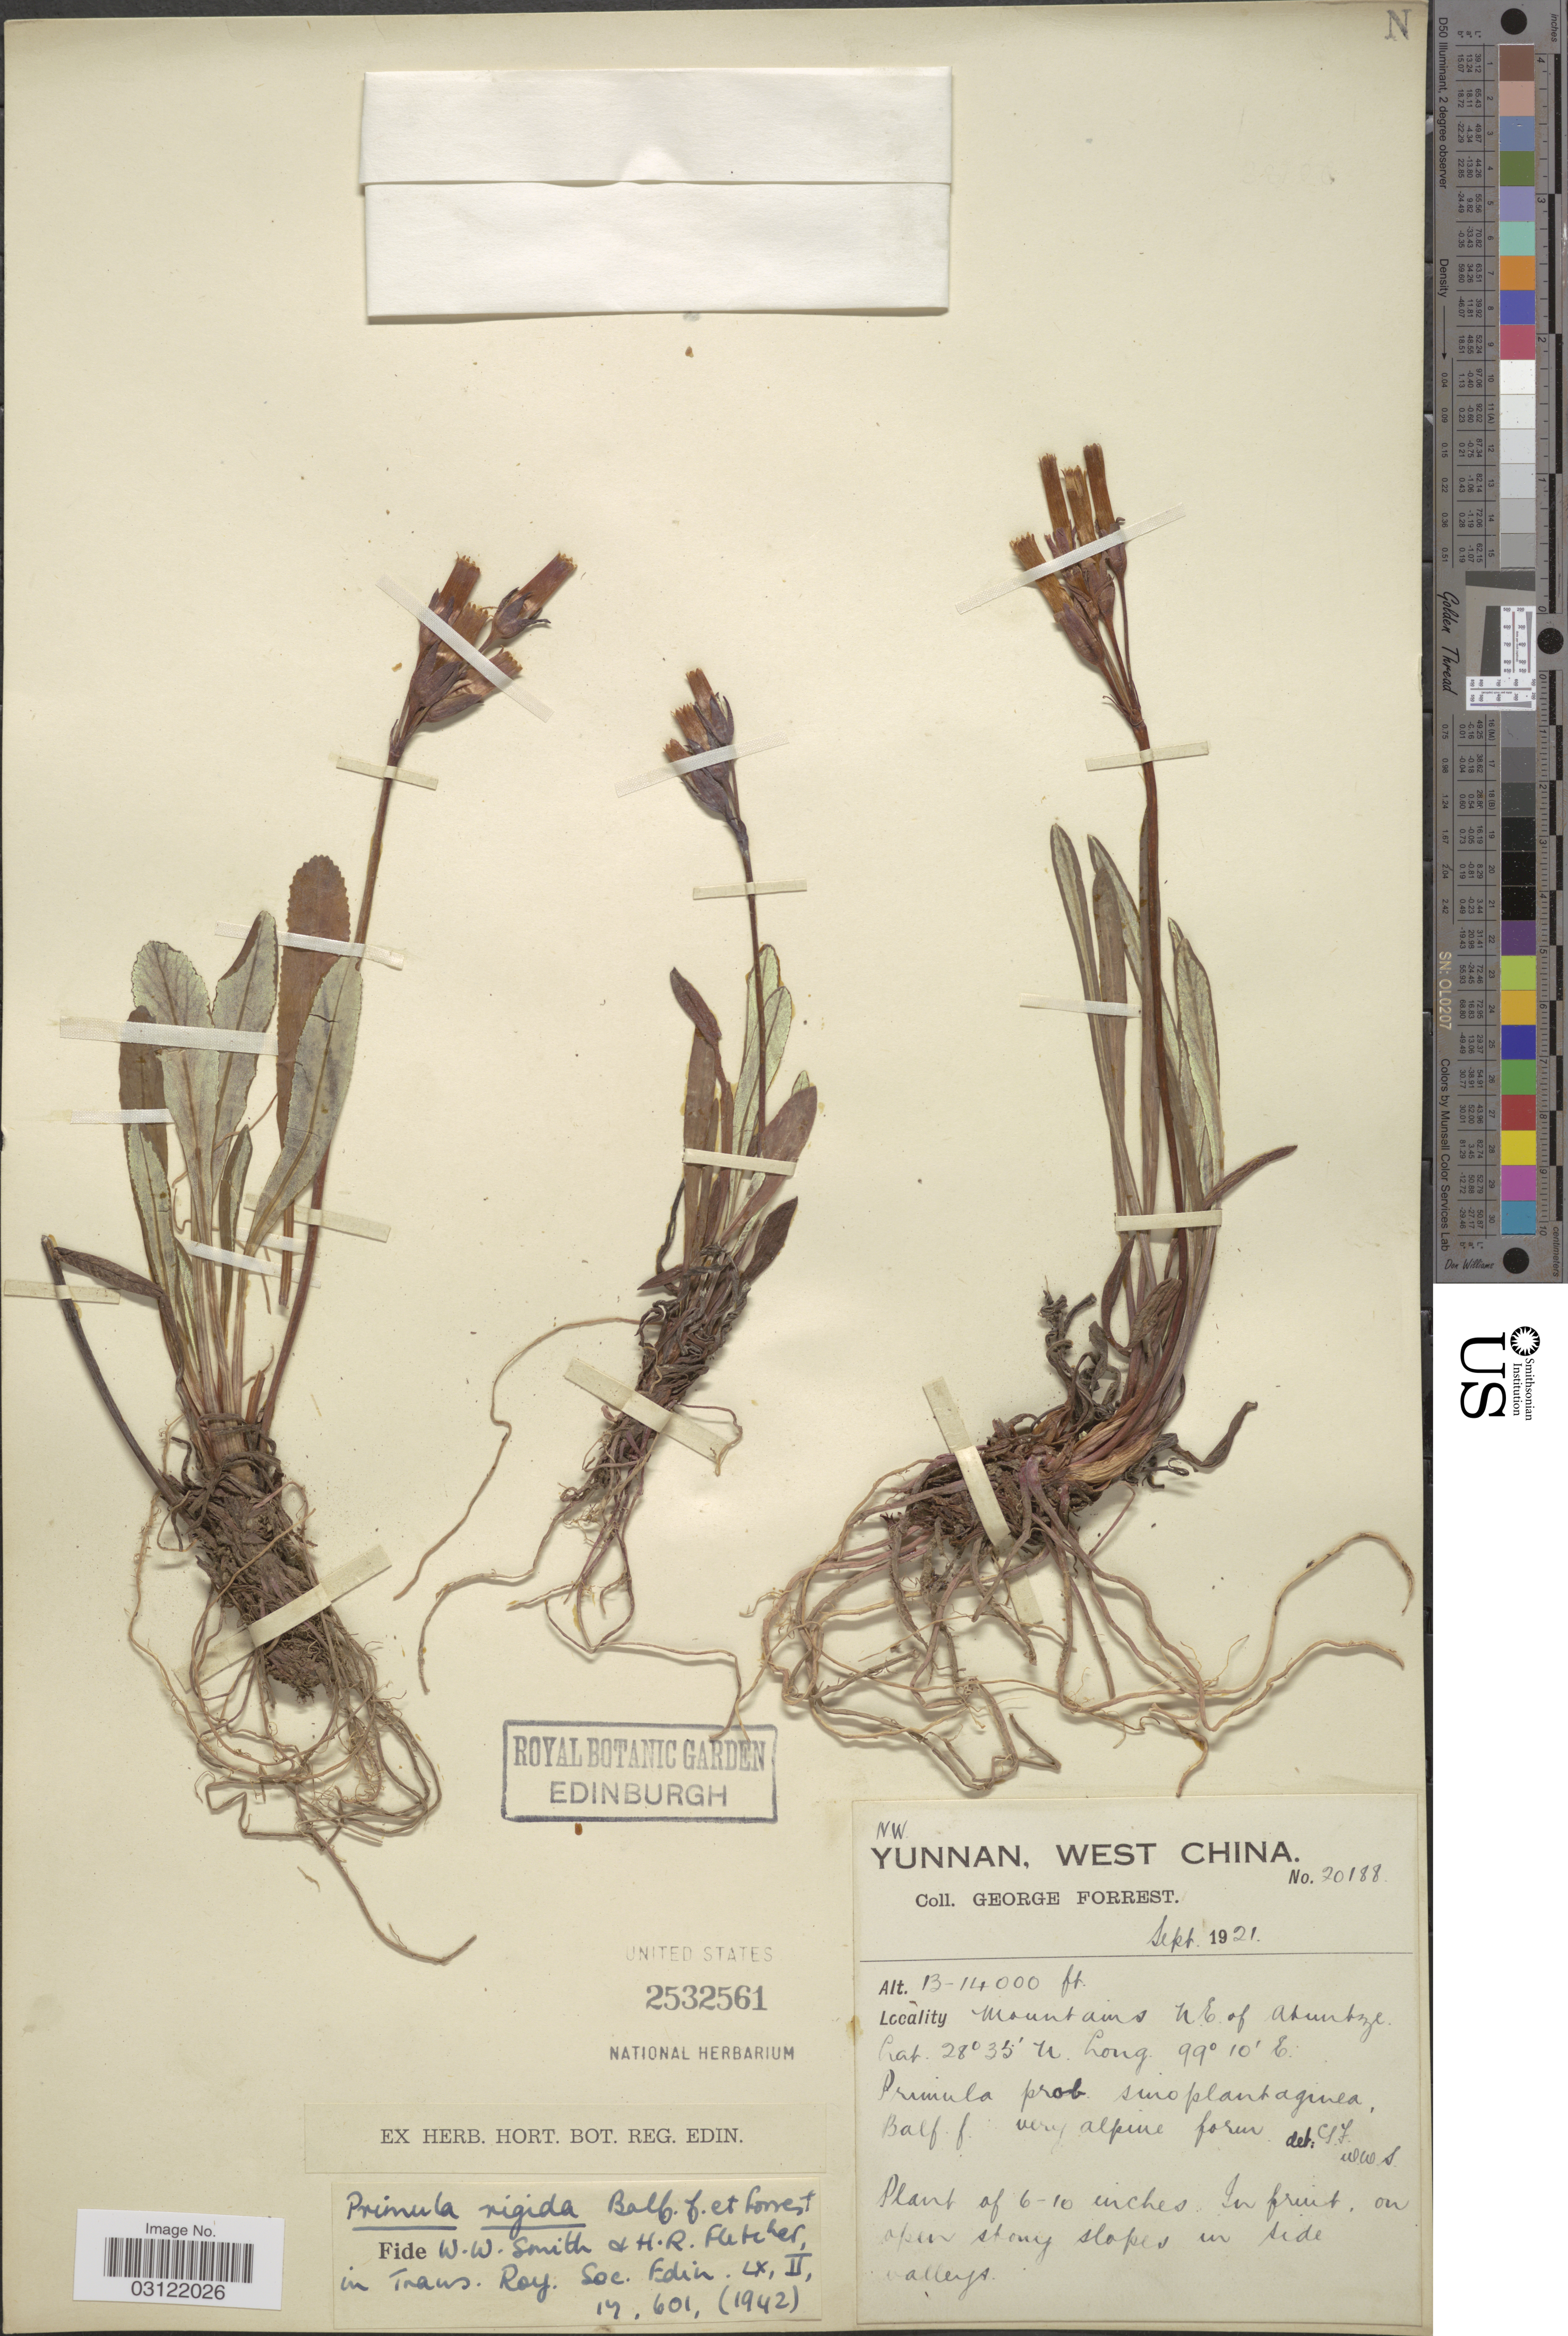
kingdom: Plantae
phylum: Tracheophyta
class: Magnoliopsida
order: Ericales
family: Primulaceae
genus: Primula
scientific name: Primula rigida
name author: Balf. f. & Forrest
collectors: G. Forrest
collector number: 70188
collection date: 1921-09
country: China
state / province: Yunnan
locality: N.W. Yunnan, West China. Mountains N.E. of Atuntze.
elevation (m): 3962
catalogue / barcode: US 2532561